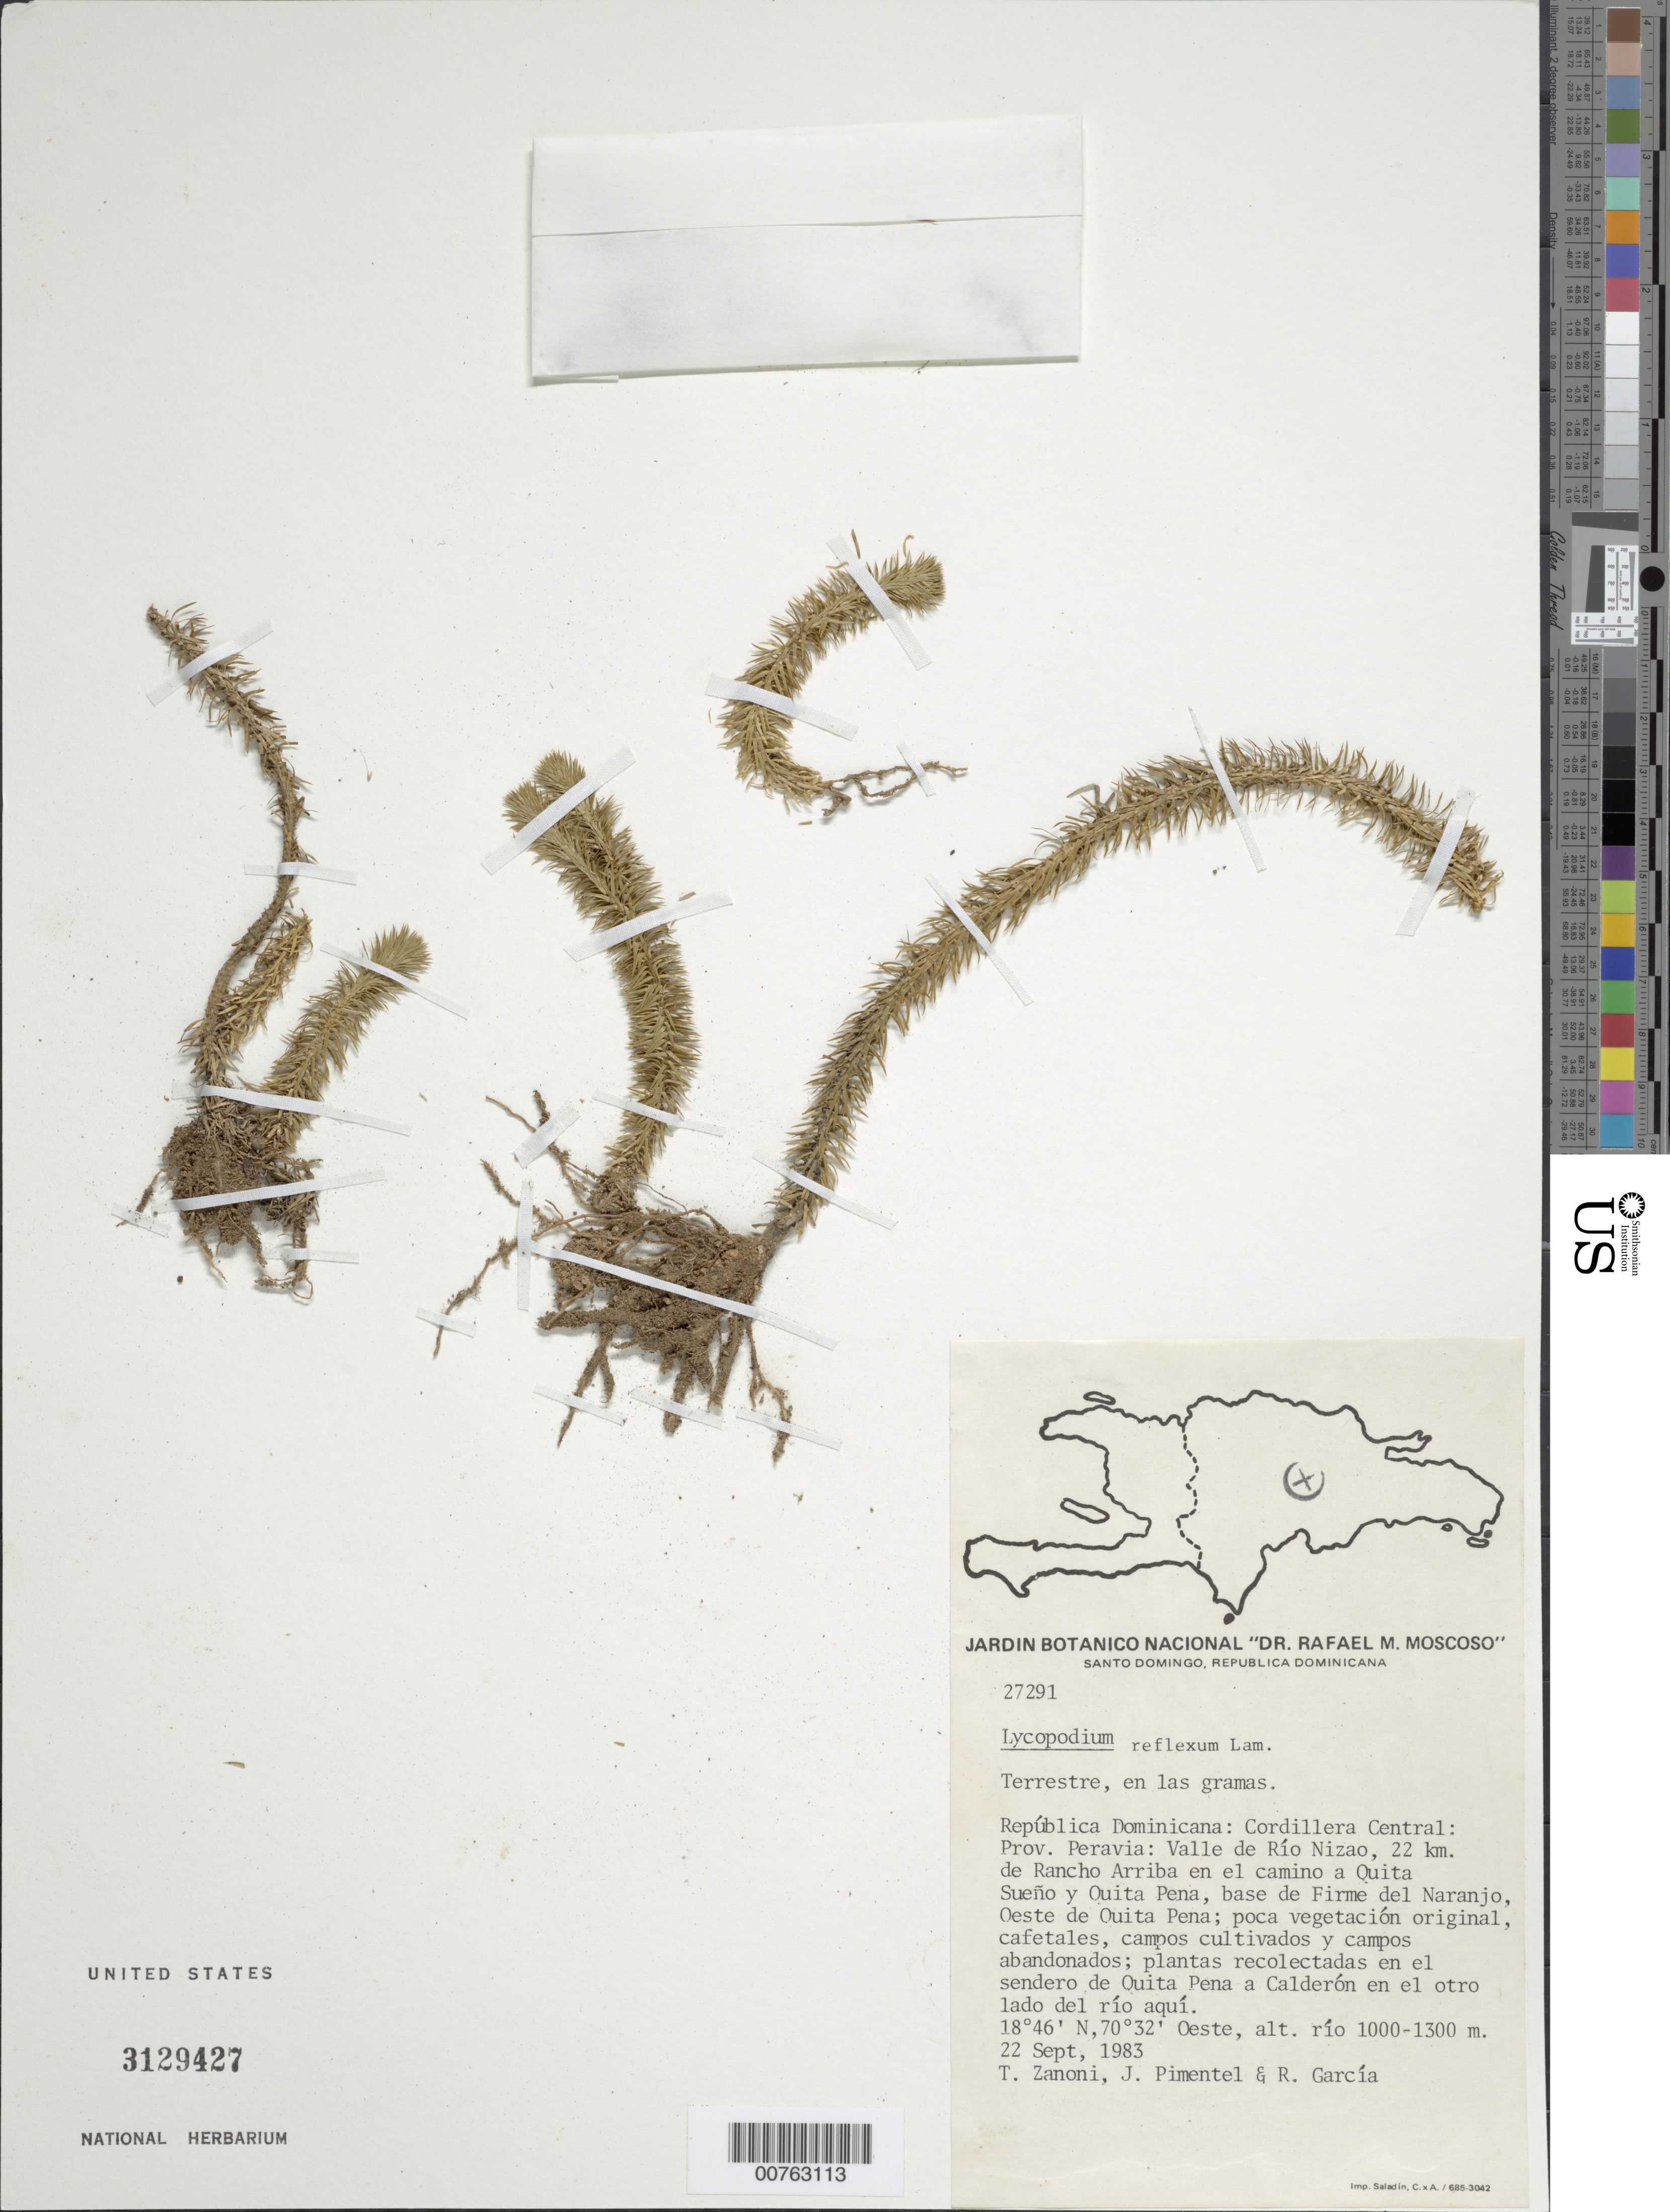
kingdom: Plantae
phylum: Tracheophyta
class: Lycopodiopsida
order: Lycopodiales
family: Lycopodiaceae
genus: Phlegmariurus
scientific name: Phlegmariurus reflexus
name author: (Lam.) B. Øllg.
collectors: T. A. Zanoni, J. Pimentel & R. G. García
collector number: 27291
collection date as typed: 22 Sep 1983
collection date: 1983-09-22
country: Dominican Republic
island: Hispaniola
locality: Cordillera Central. Provincia Peravia, Valle de Río Nizao, 22 km de Rancho Arriba en el camino a Quita Sueño y Quita Pena. Sendero de Quita Pena a Calderón en el otro lado del río aquí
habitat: Poca vegetación original, cafetales, campos cultivados y abandonados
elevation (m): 1000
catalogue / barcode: US 3129427